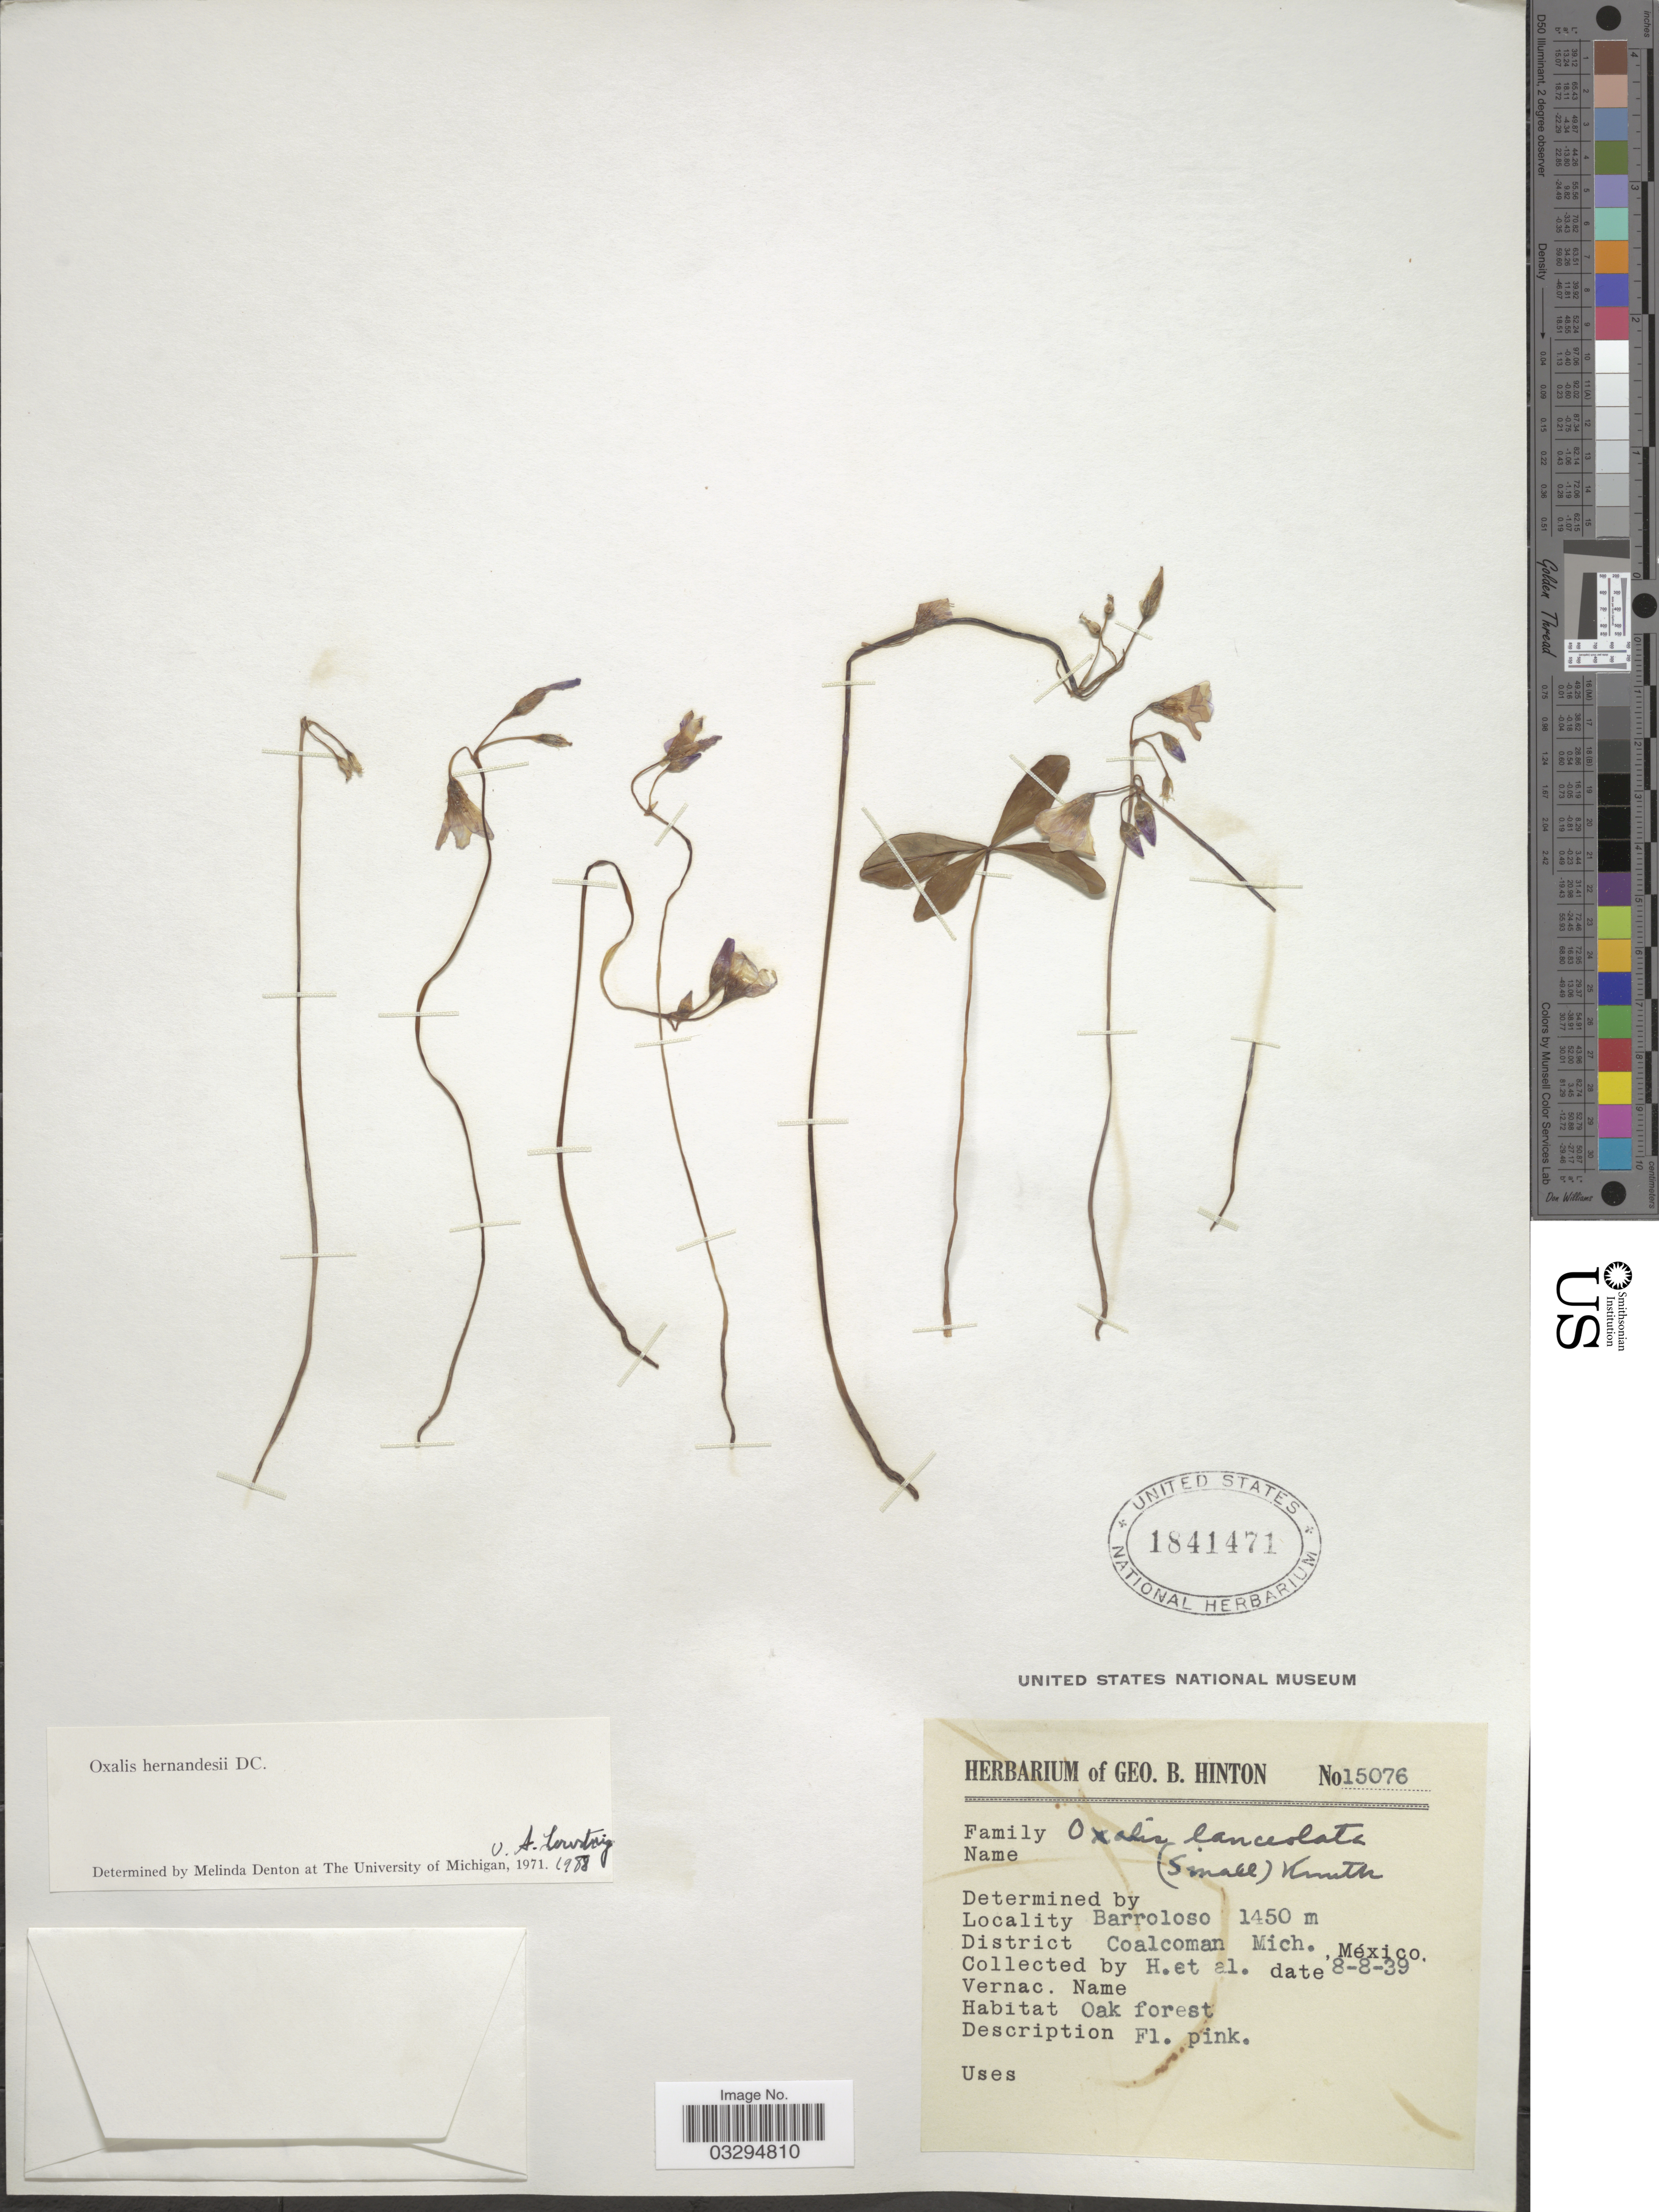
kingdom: Plantae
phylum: Tracheophyta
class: Magnoliopsida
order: Oxalidales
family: Oxalidaceae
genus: Oxalis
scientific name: Oxalis hernandezii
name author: Moc. & Sessé ex DC.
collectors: G. B. Hinton & et al.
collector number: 15076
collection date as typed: Transcribed d/m/y: 8/8/39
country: Mexico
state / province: Michoacán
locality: Barroloso, District Coalcoman.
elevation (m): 1450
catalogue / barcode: US 1841471